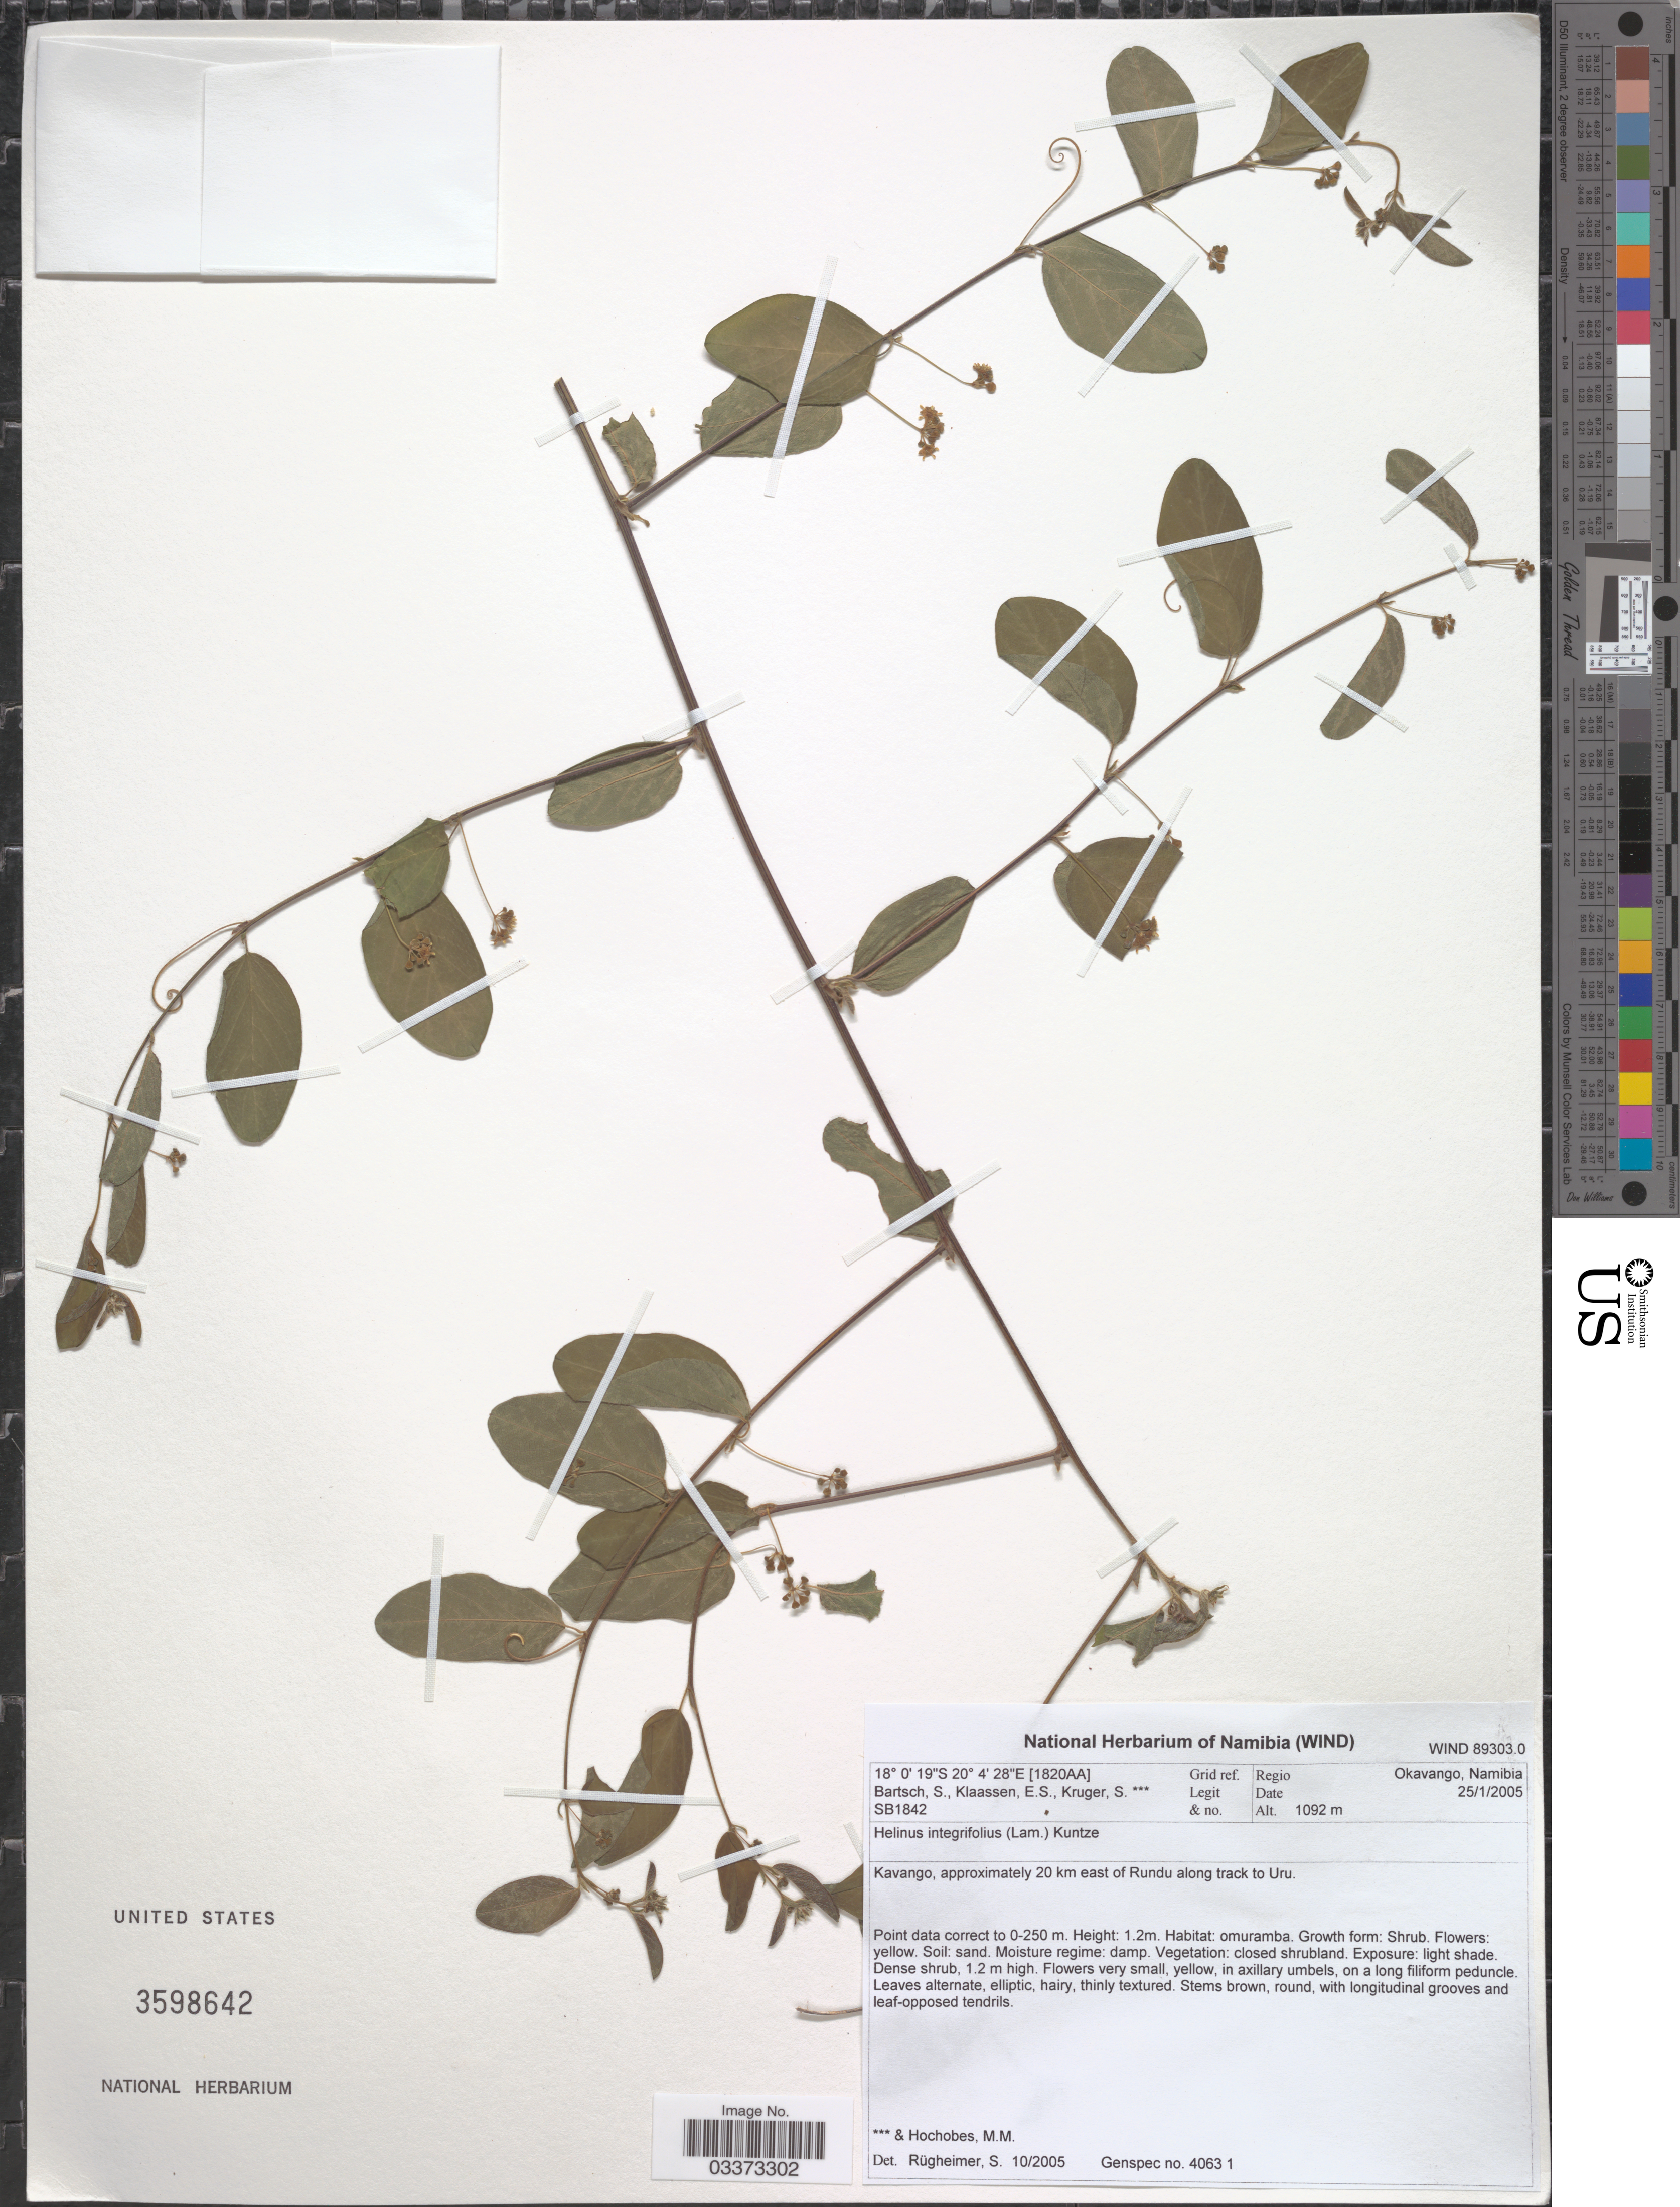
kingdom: Plantae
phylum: Tracheophyta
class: Magnoliopsida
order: Rosales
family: Rhamnaceae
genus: Helinus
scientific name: Helinus integrifolius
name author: (Lam.) Kuntze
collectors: S. Bartsch, E. S. Klaassen, S. Kruger & M. Hochobes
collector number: SB1842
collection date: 2005-01-25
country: Namibia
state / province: Kavango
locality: [1820AA] Grid ref. Regio Okavango, Namibia. Kavango, approximately 20 km east of Rundu along track to Uru.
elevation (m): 1092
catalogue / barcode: US 3598642